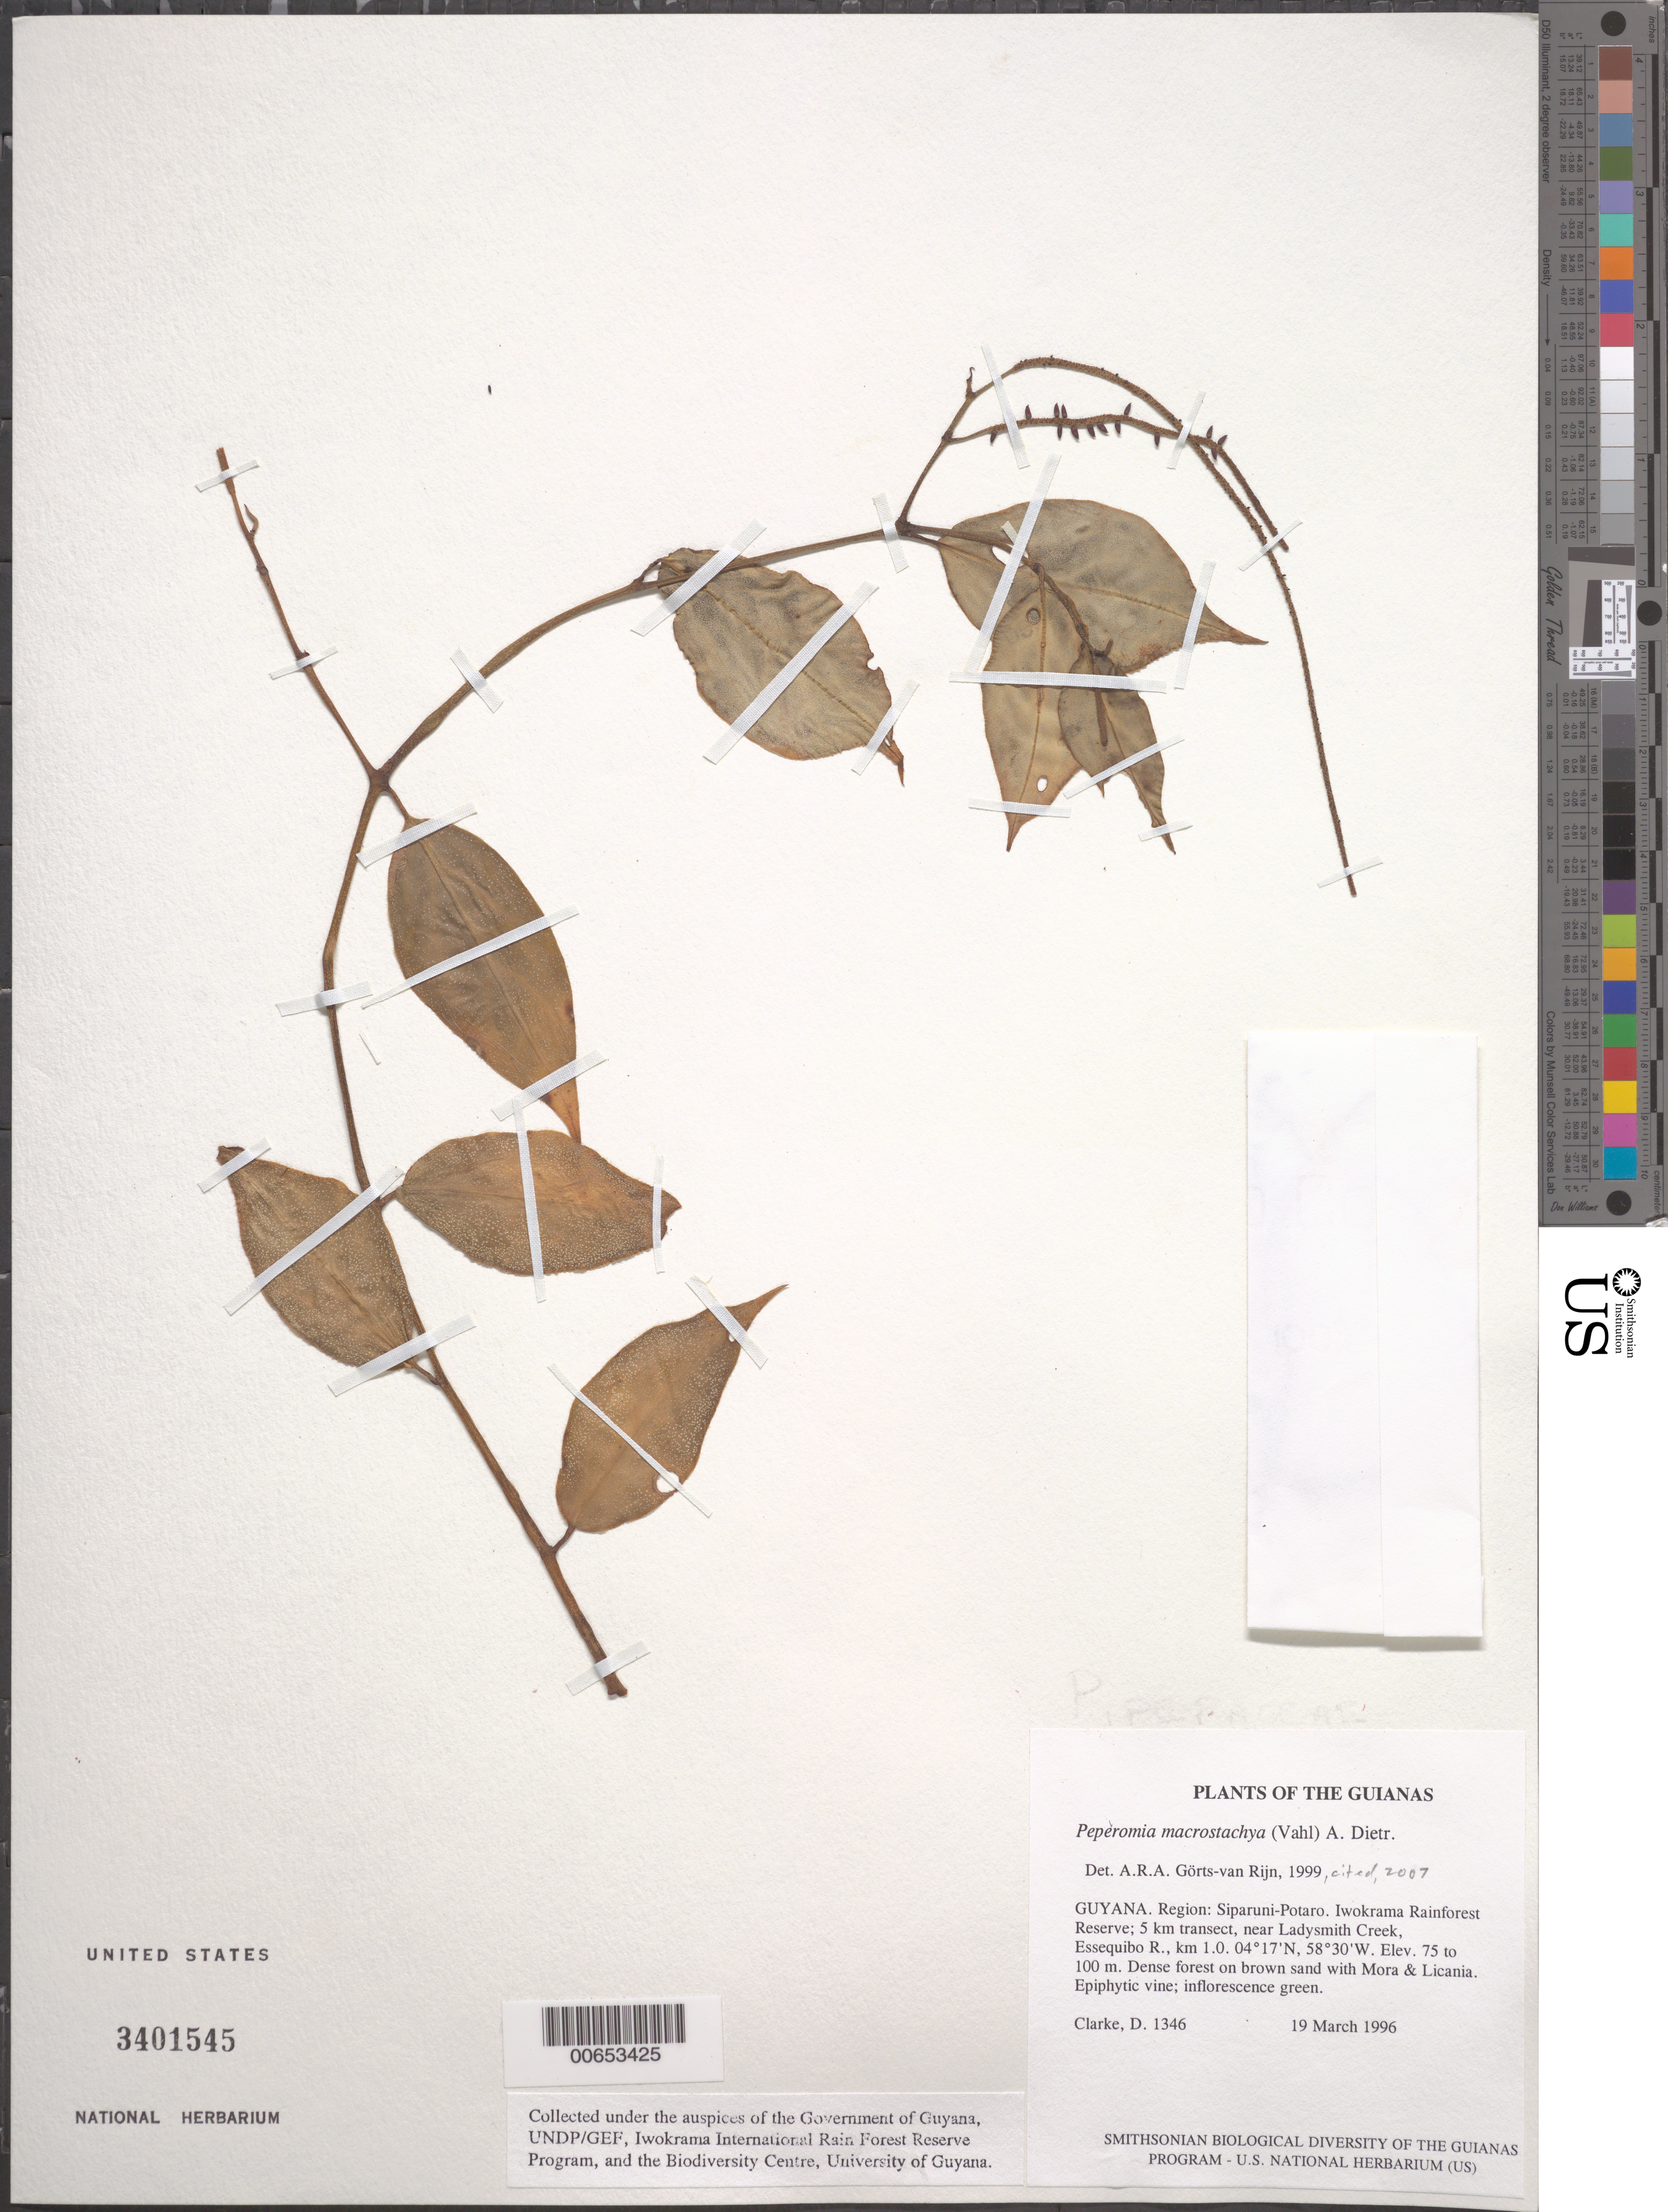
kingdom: Plantae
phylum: Tracheophyta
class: Magnoliopsida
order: Piperales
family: Piperaceae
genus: Peperomia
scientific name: Peperomia macrostachya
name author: (Vahl) A. Dietr.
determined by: Görts-van Rijn, A. R. A.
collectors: H. D. Clarke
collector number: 1346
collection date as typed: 19 March 1996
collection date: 1996-03-19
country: Guyana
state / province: Potaro-Siparuni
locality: Iwokrama Rainforest Reserve; 5 km transect, near Ladysmith Creek, Essequibo R., km 1.0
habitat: Dense forest on brown sand with Mora & Licania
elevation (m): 75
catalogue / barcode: US 3401545